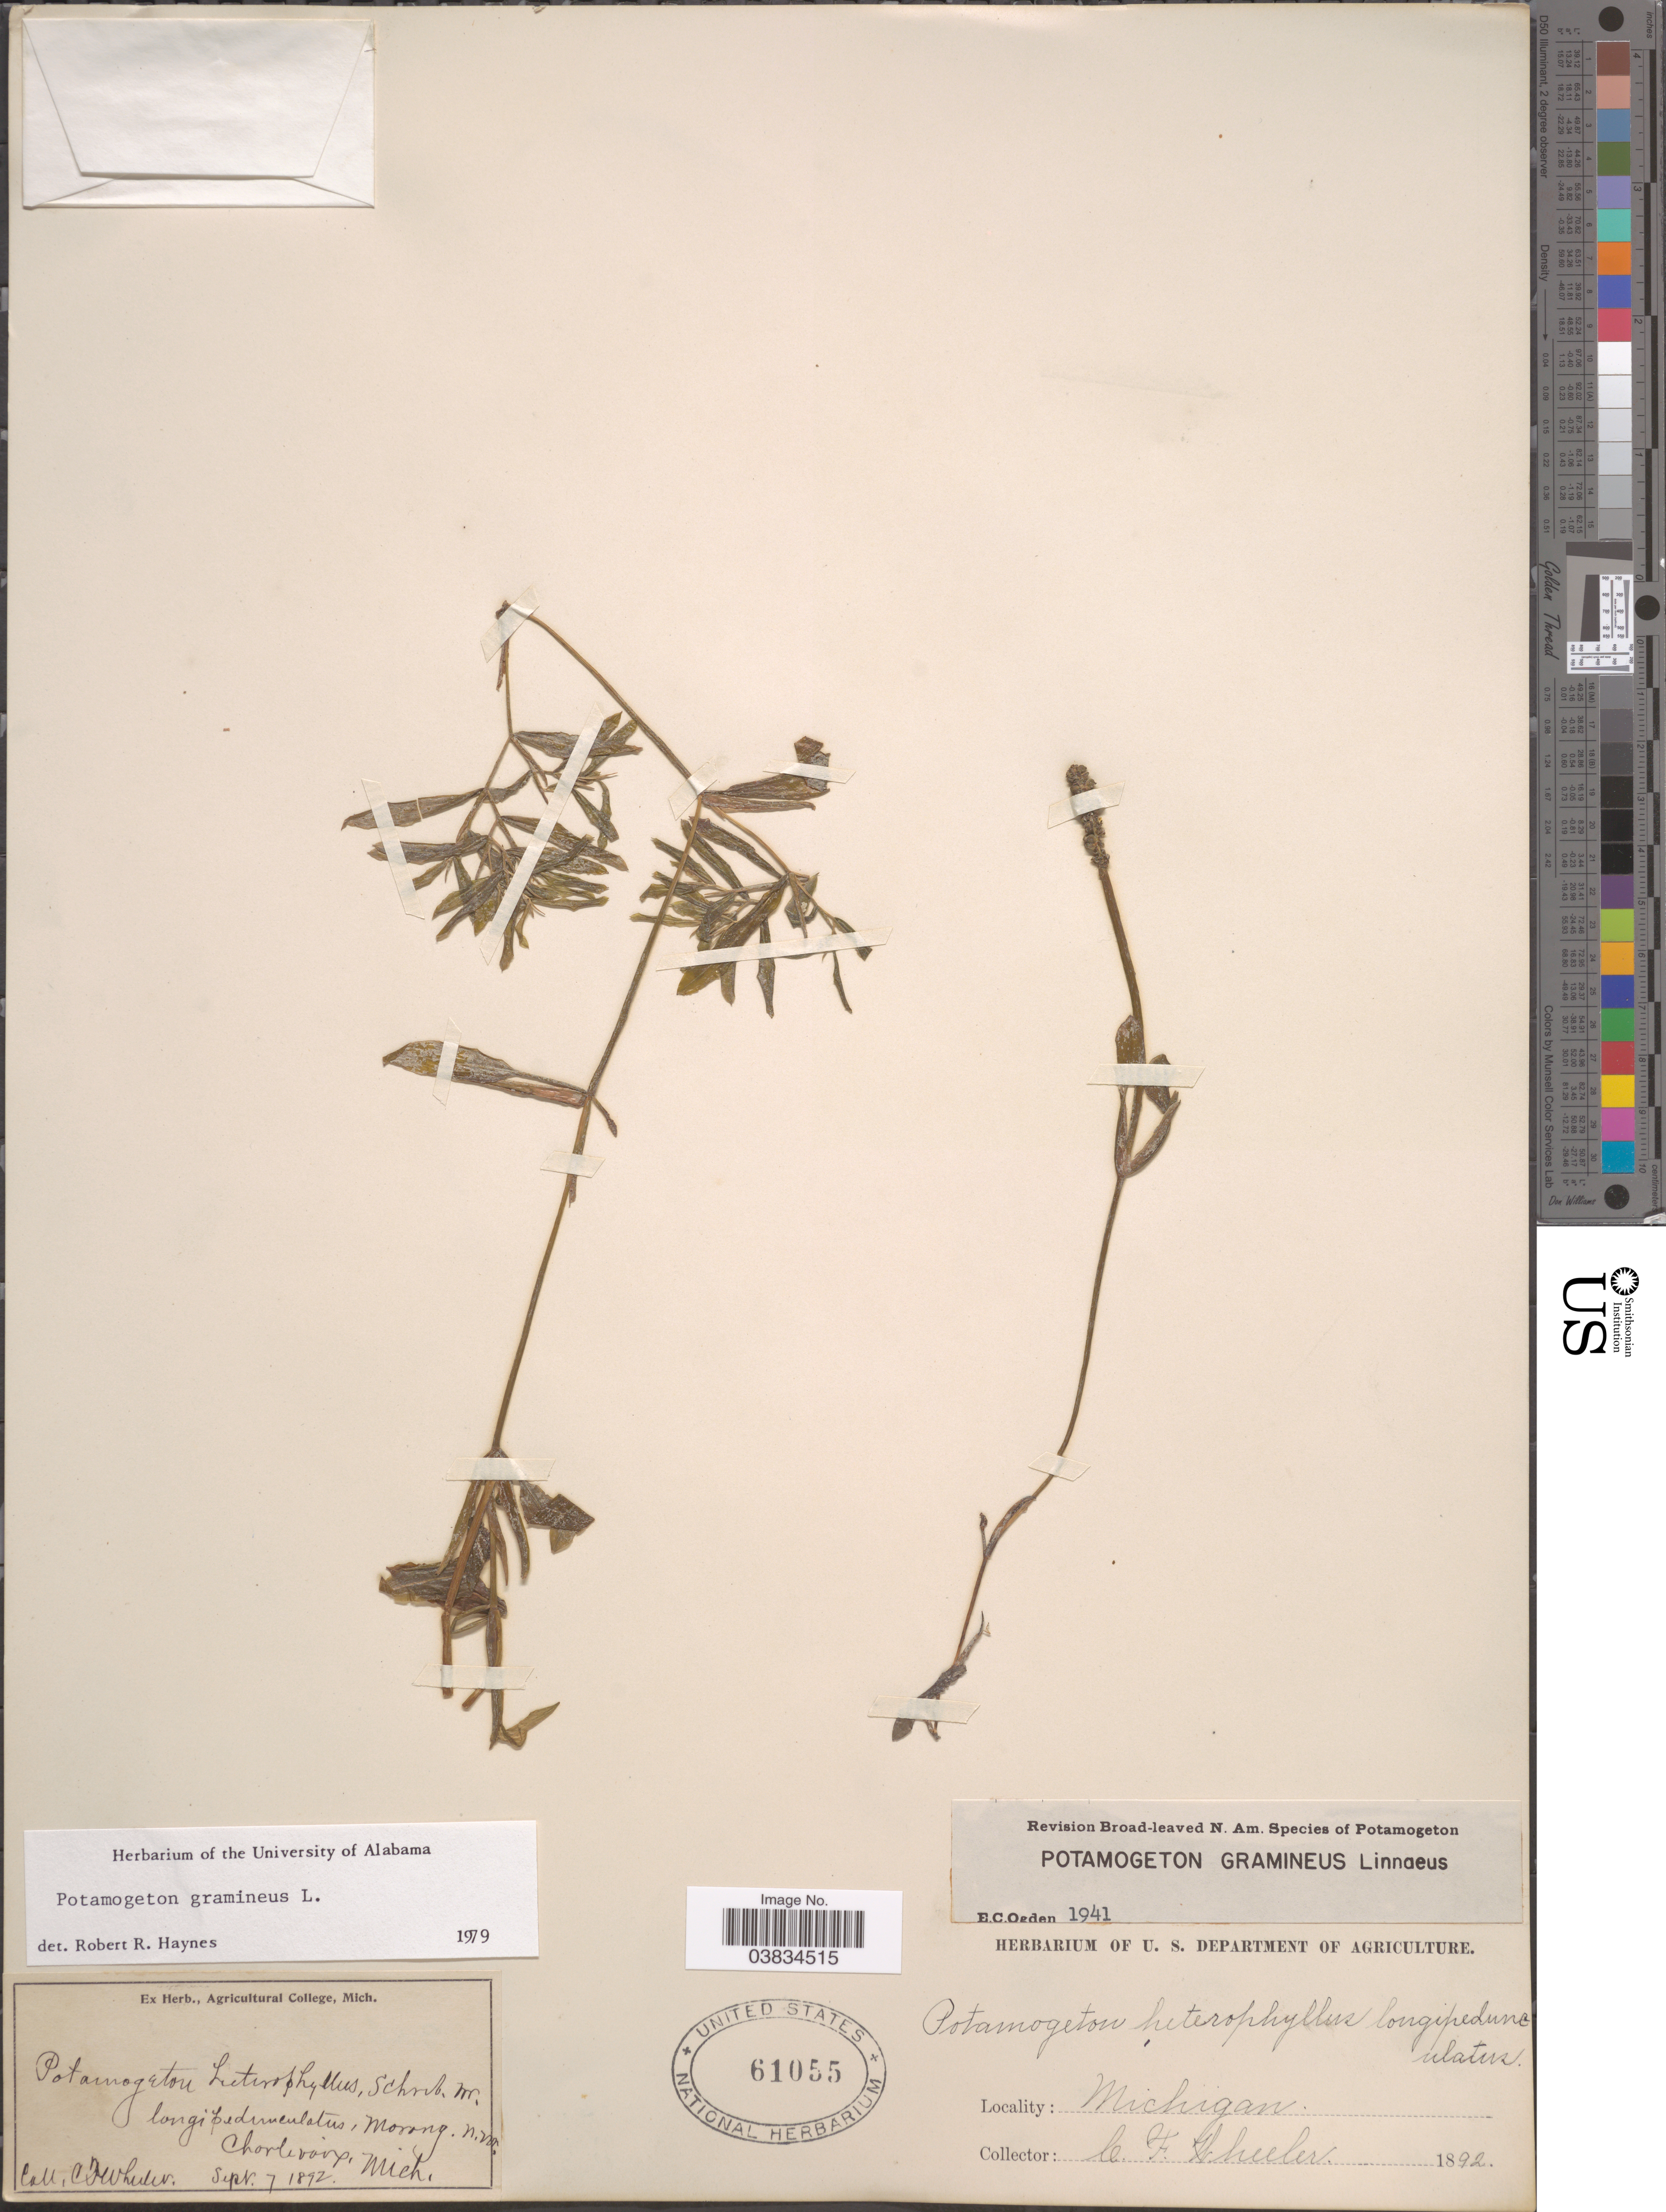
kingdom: Plantae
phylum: Tracheophyta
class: Liliopsida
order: Alismatales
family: Potamogetonaceae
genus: Potamogeton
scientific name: Potamogeton gramineus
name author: L.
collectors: C. Wheeler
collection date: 1892-09-07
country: United States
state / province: Michigan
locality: Charlevoix.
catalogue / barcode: US 61055